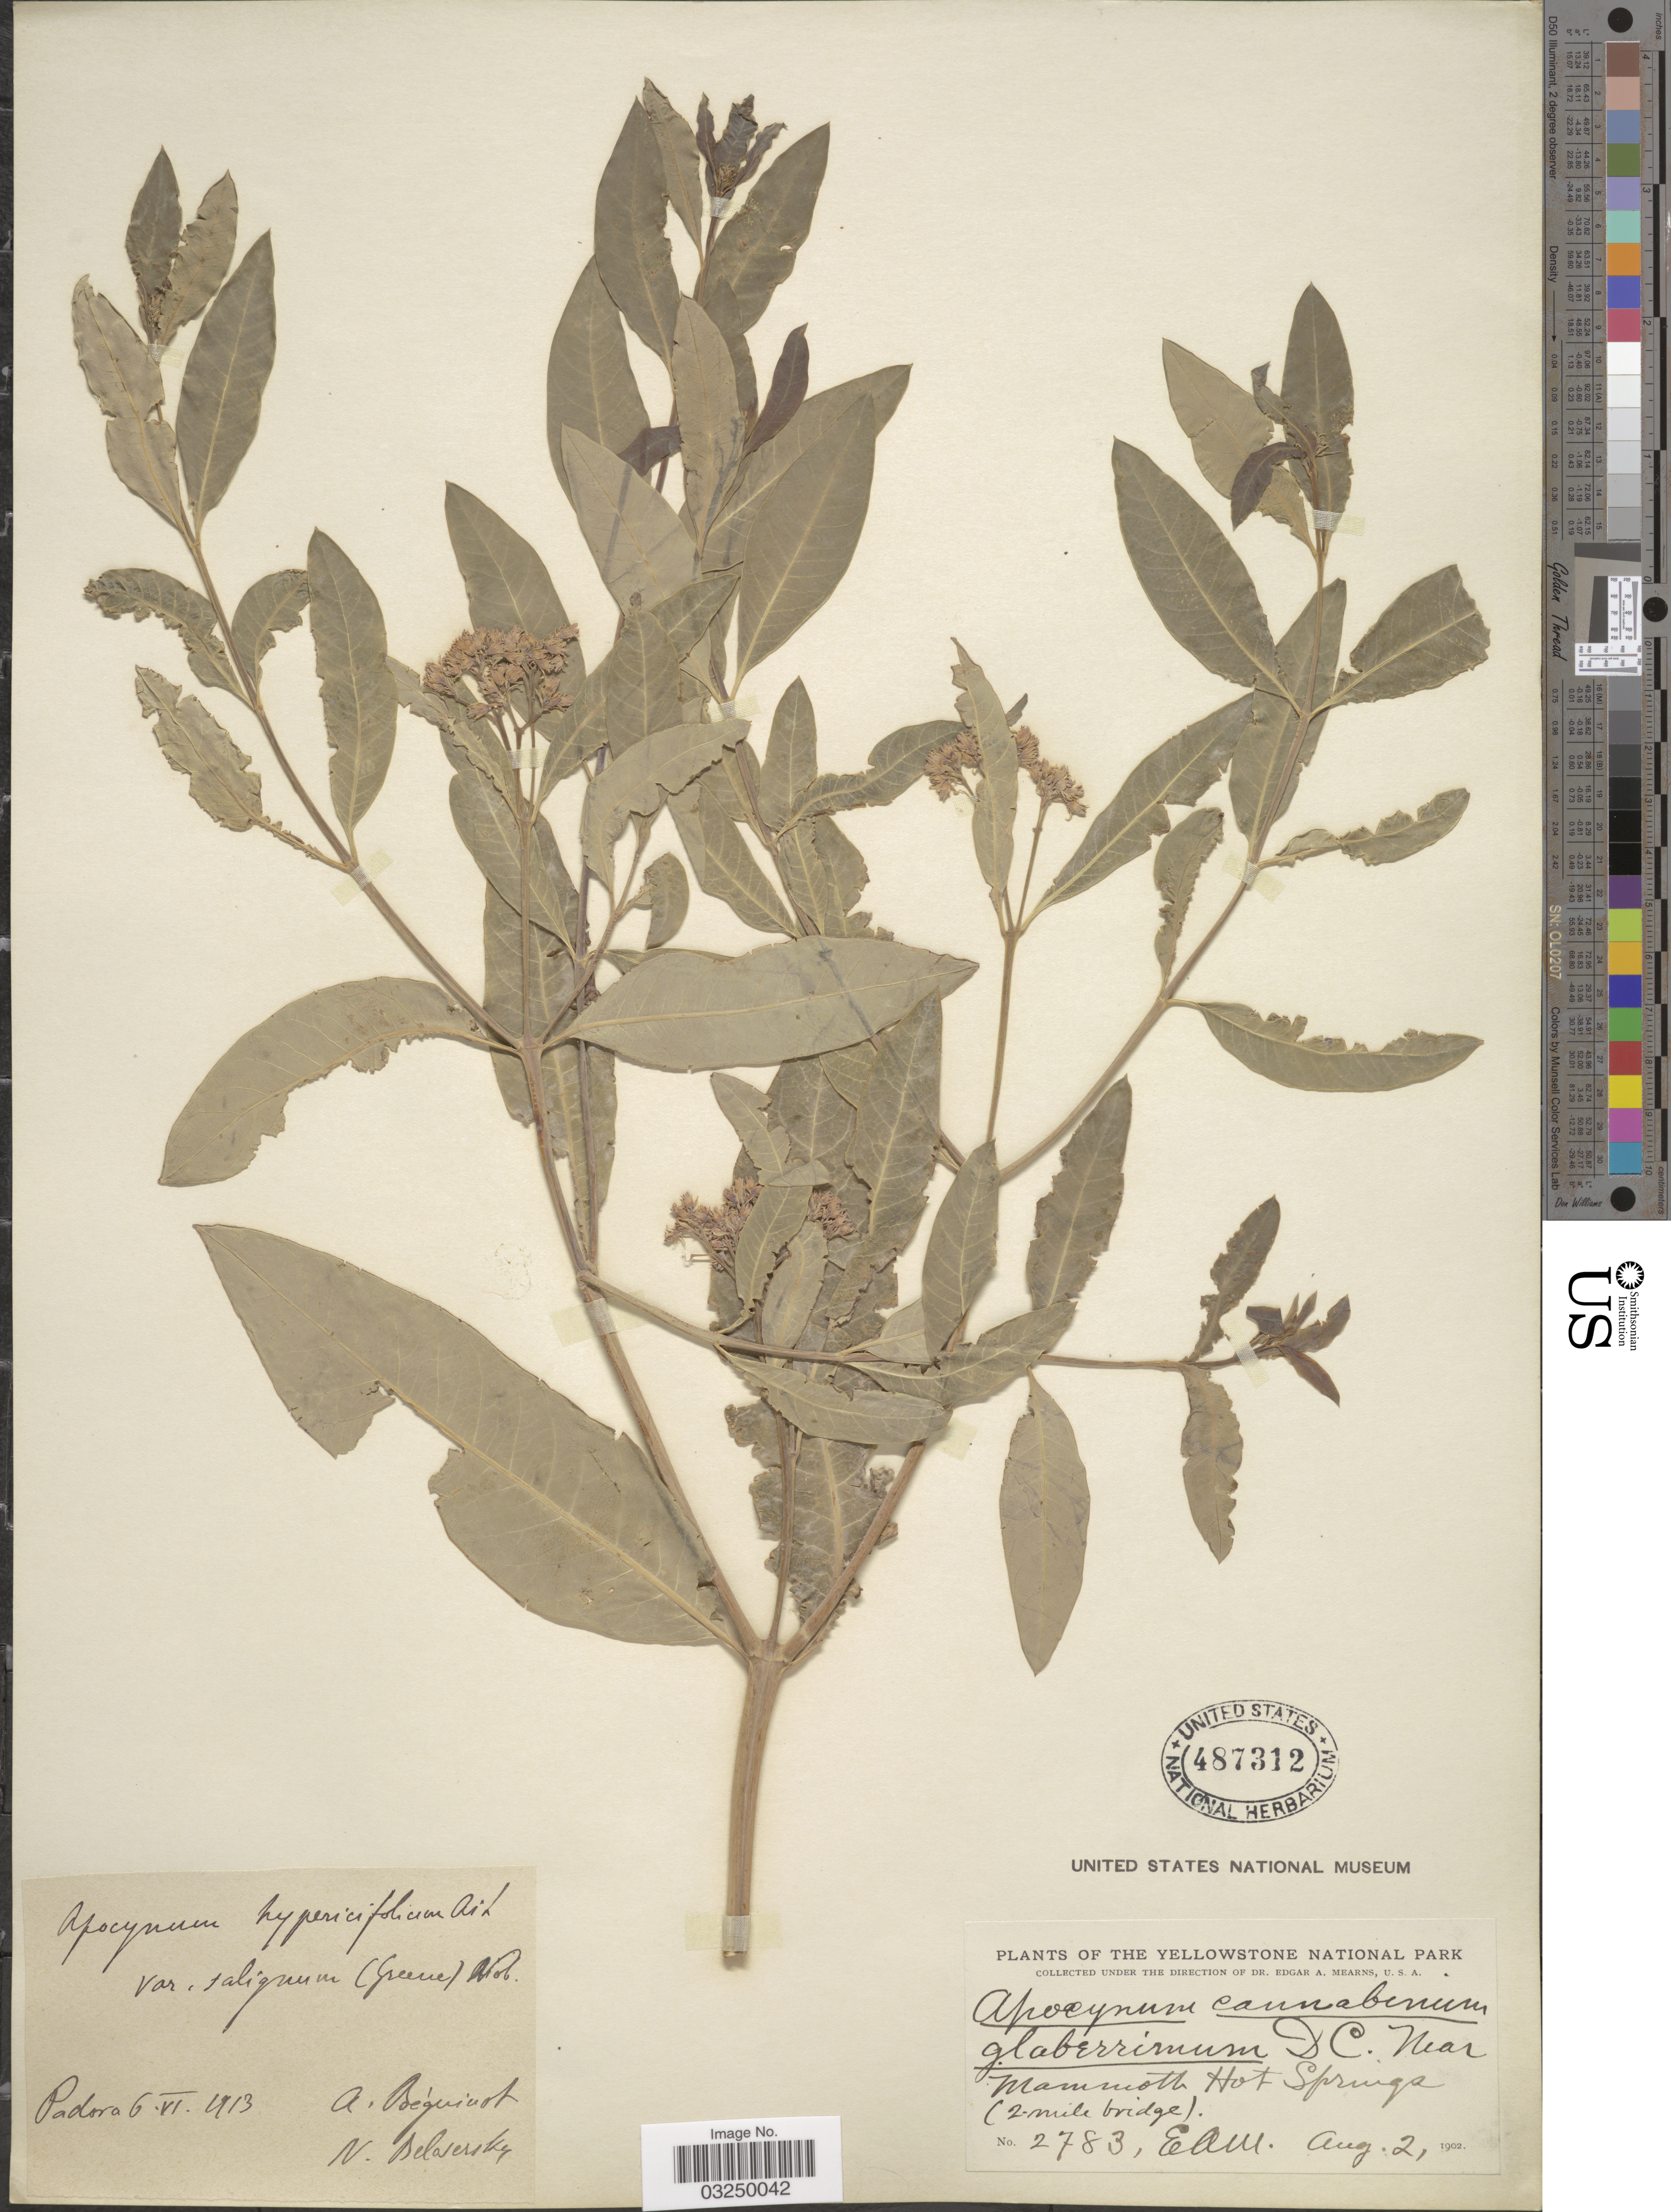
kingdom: Plantae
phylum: Tracheophyta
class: Magnoliopsida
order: Gentianales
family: Apocynaceae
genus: Apocynum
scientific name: Apocynum salignum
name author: S.W. Greene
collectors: E. A. Mearns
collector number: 2783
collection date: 1902-08-02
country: United States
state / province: Wyoming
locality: Yellowstone National Park. Mammoth Hot Springs (2-mile bridge).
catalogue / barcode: US 487312